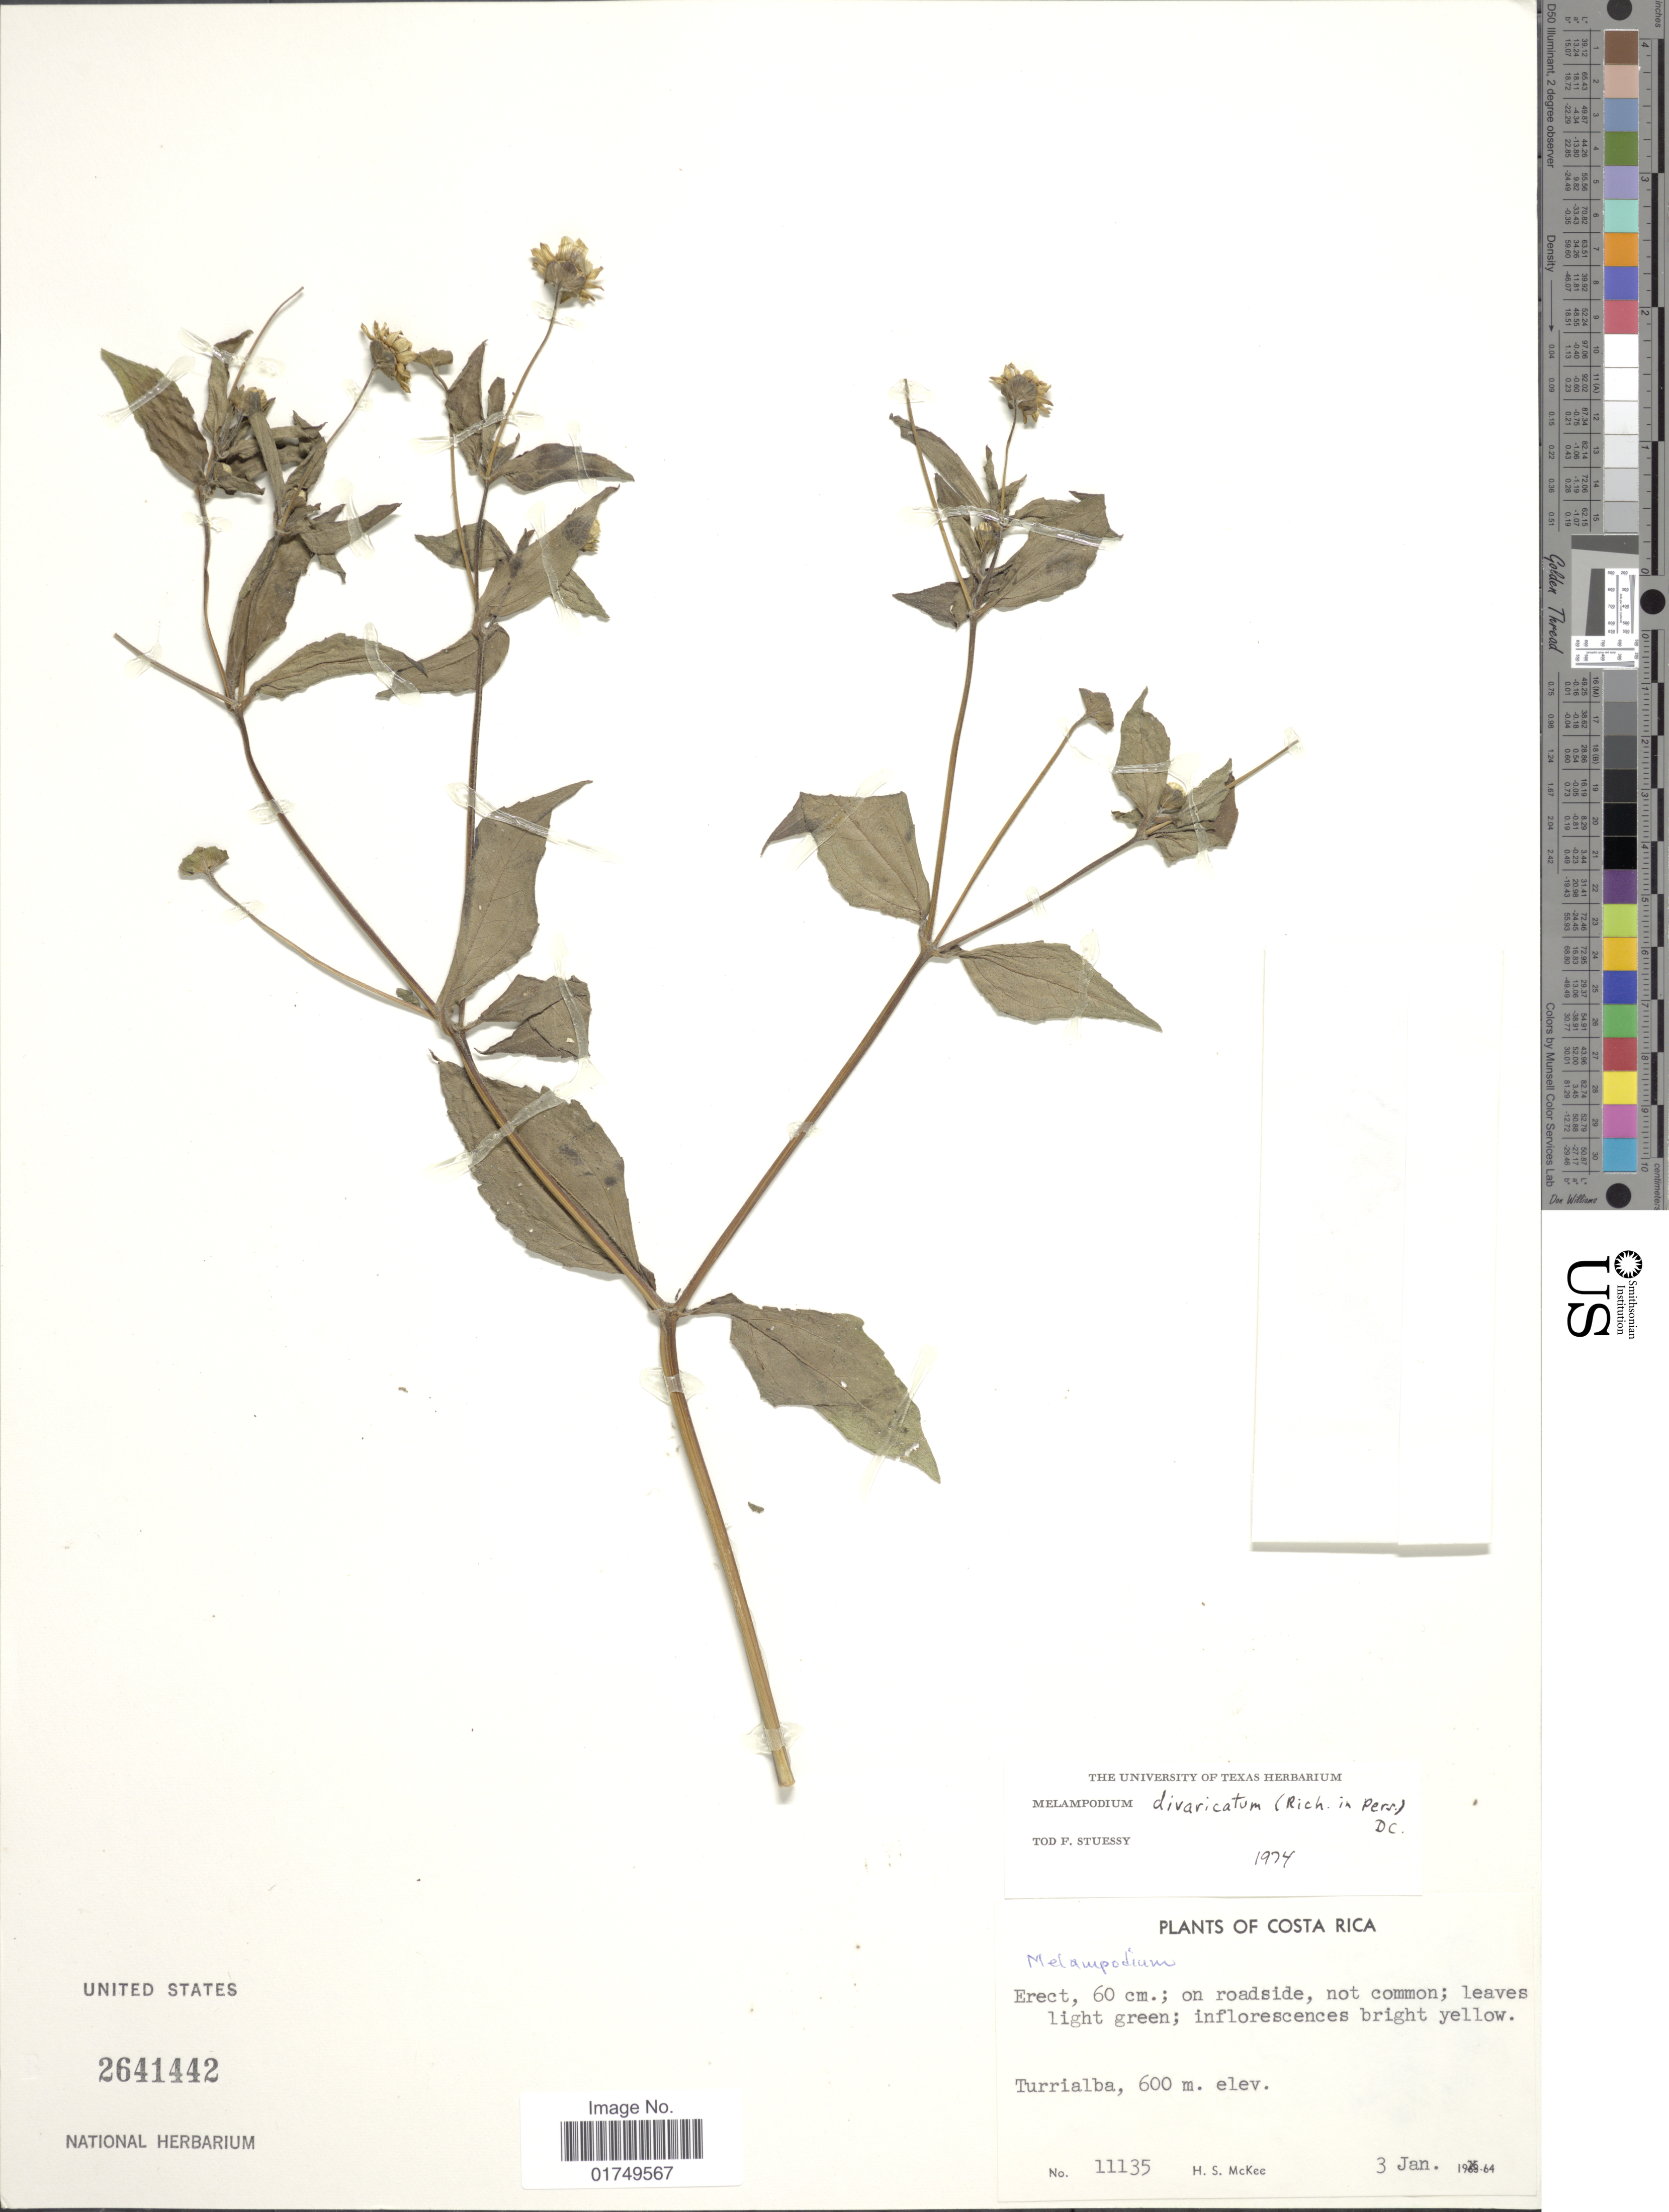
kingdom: Plantae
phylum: Tracheophyta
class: Magnoliopsida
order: Asterales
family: Asteraceae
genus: Melampodium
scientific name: Melampodium divaricatum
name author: (Rich.) DC.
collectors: H. S. McKee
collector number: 11135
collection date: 1964-01-03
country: Costa Rica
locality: Turrialba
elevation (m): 600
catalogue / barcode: US 2641442